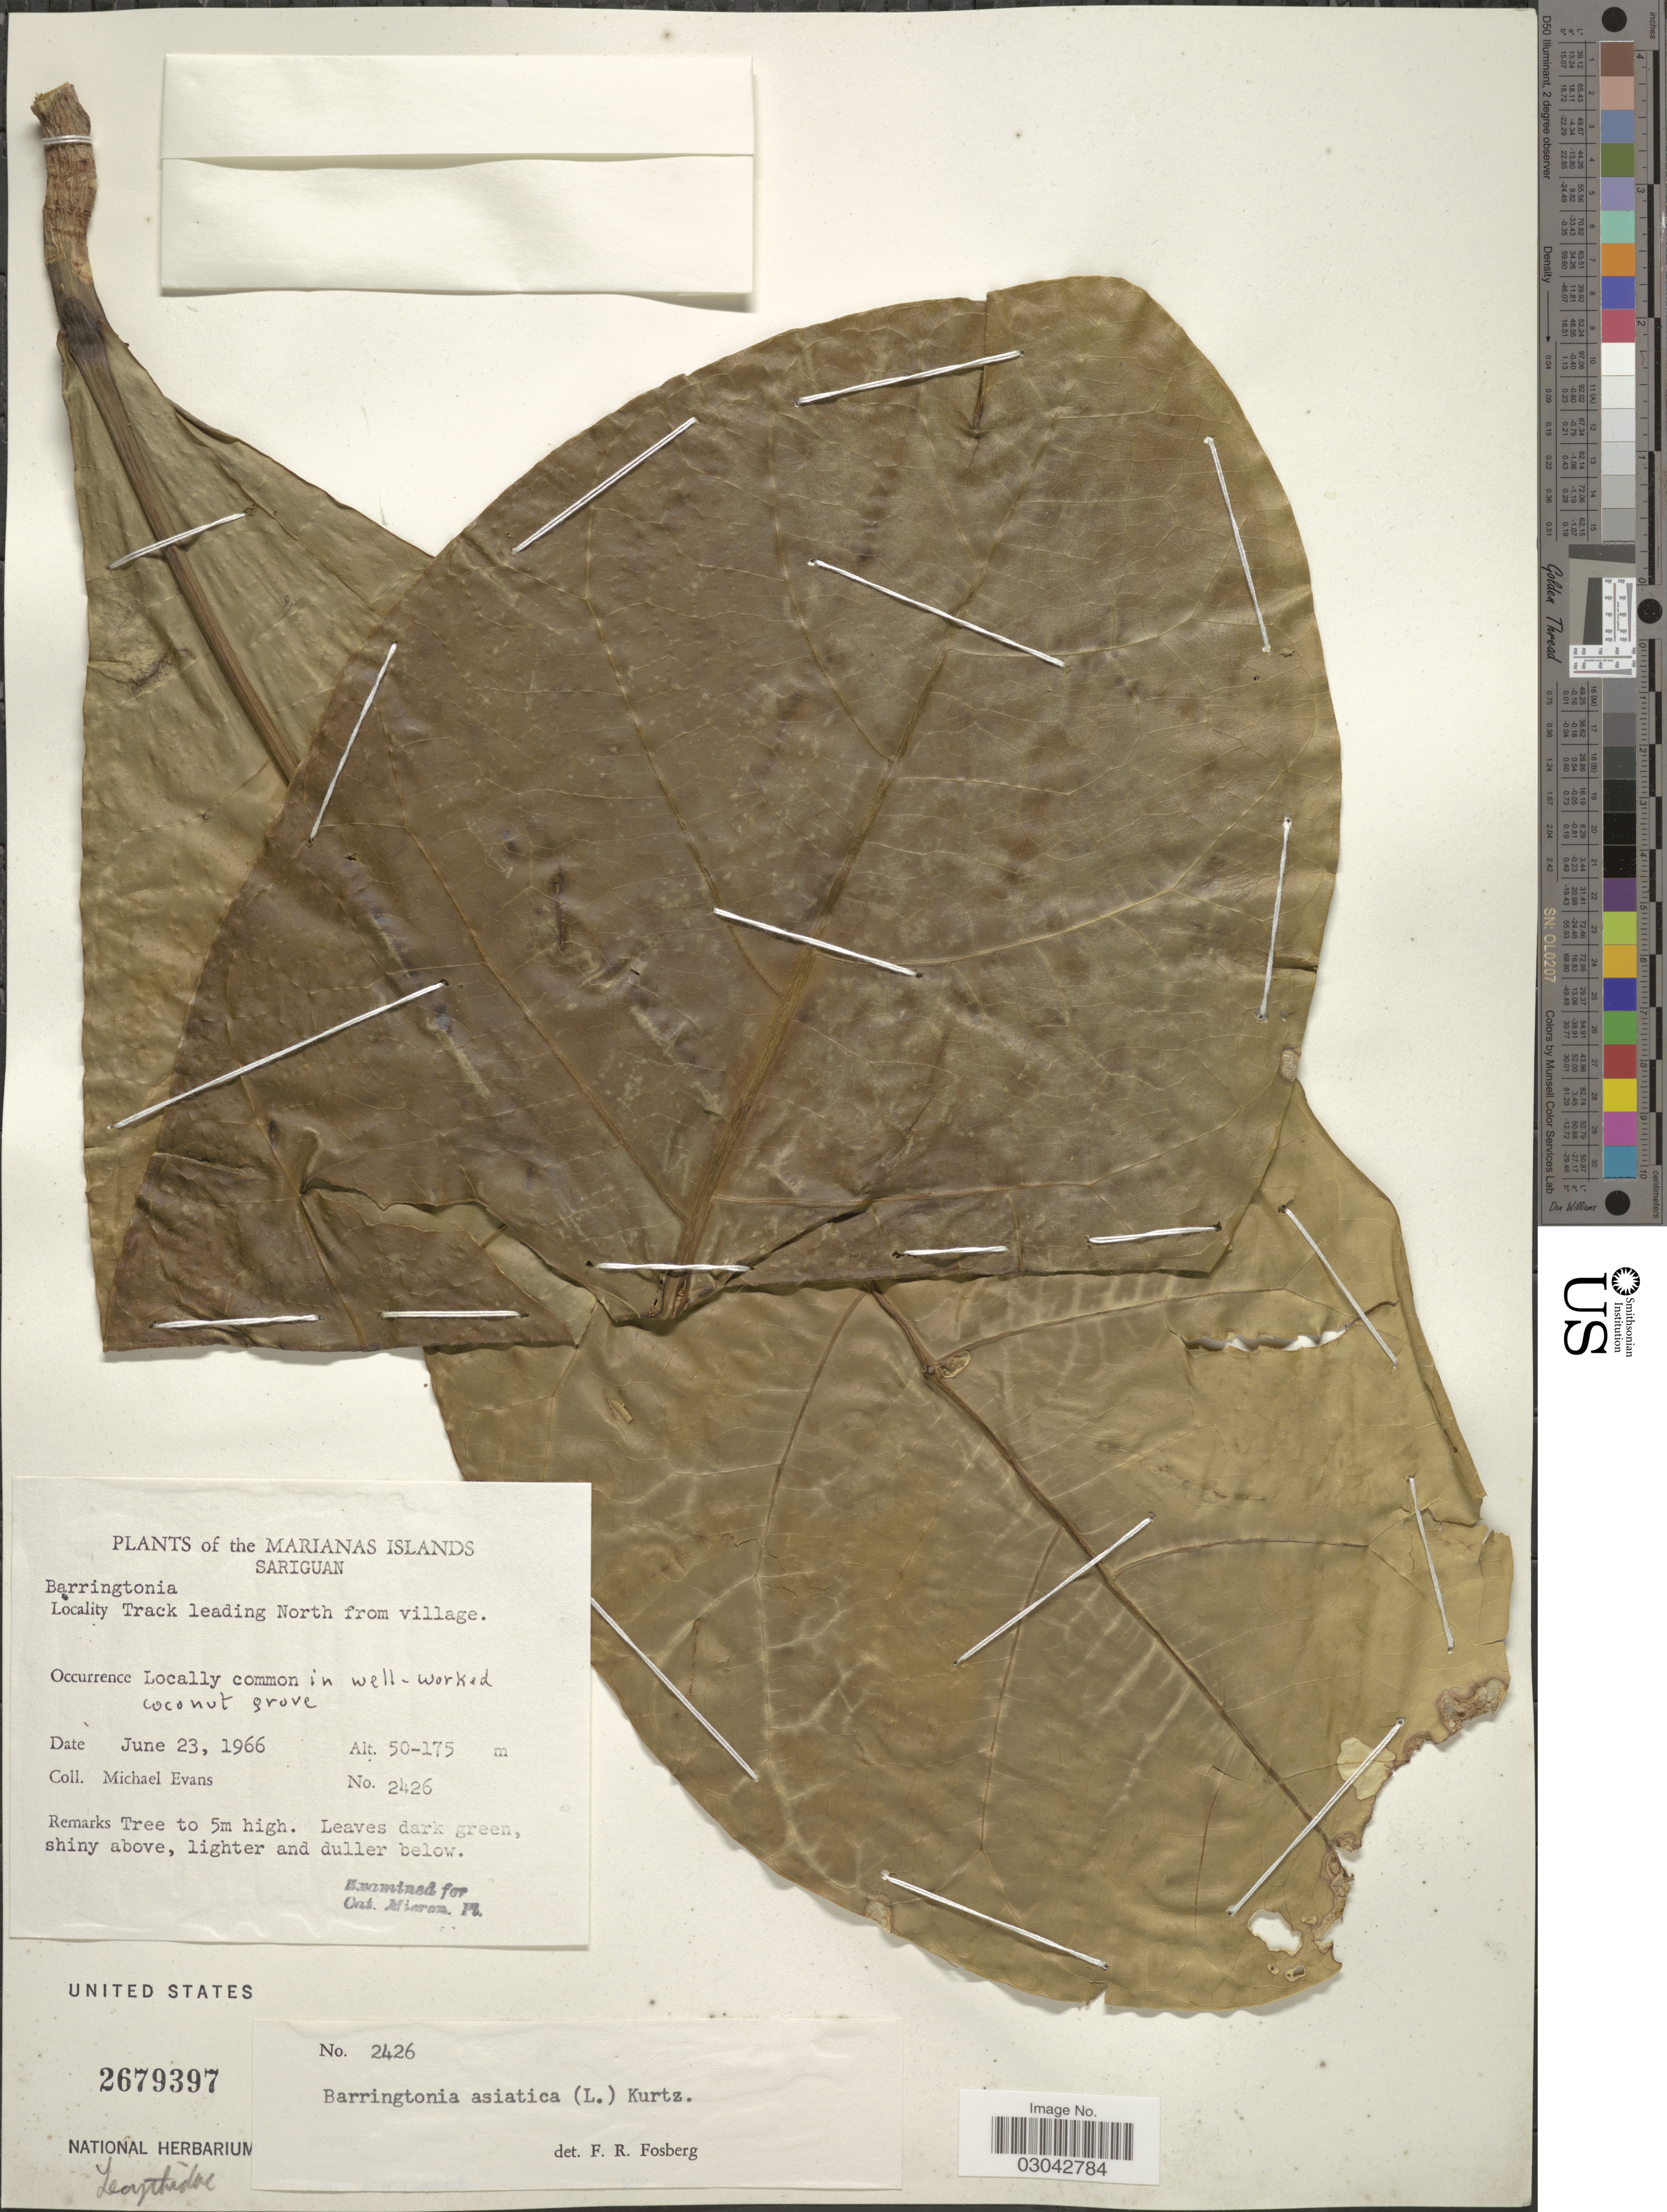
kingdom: Plantae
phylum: Tracheophyta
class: Magnoliopsida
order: Ericales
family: Lecythidaceae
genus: Barringtonia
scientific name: Barringtonia asiatica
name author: (L.) Kurz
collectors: M. Evans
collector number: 2426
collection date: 1966-06-23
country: Northern Mariana Islands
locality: Marianas Islands. Sariguan. Track leading North from village.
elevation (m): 50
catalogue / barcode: US 2679397